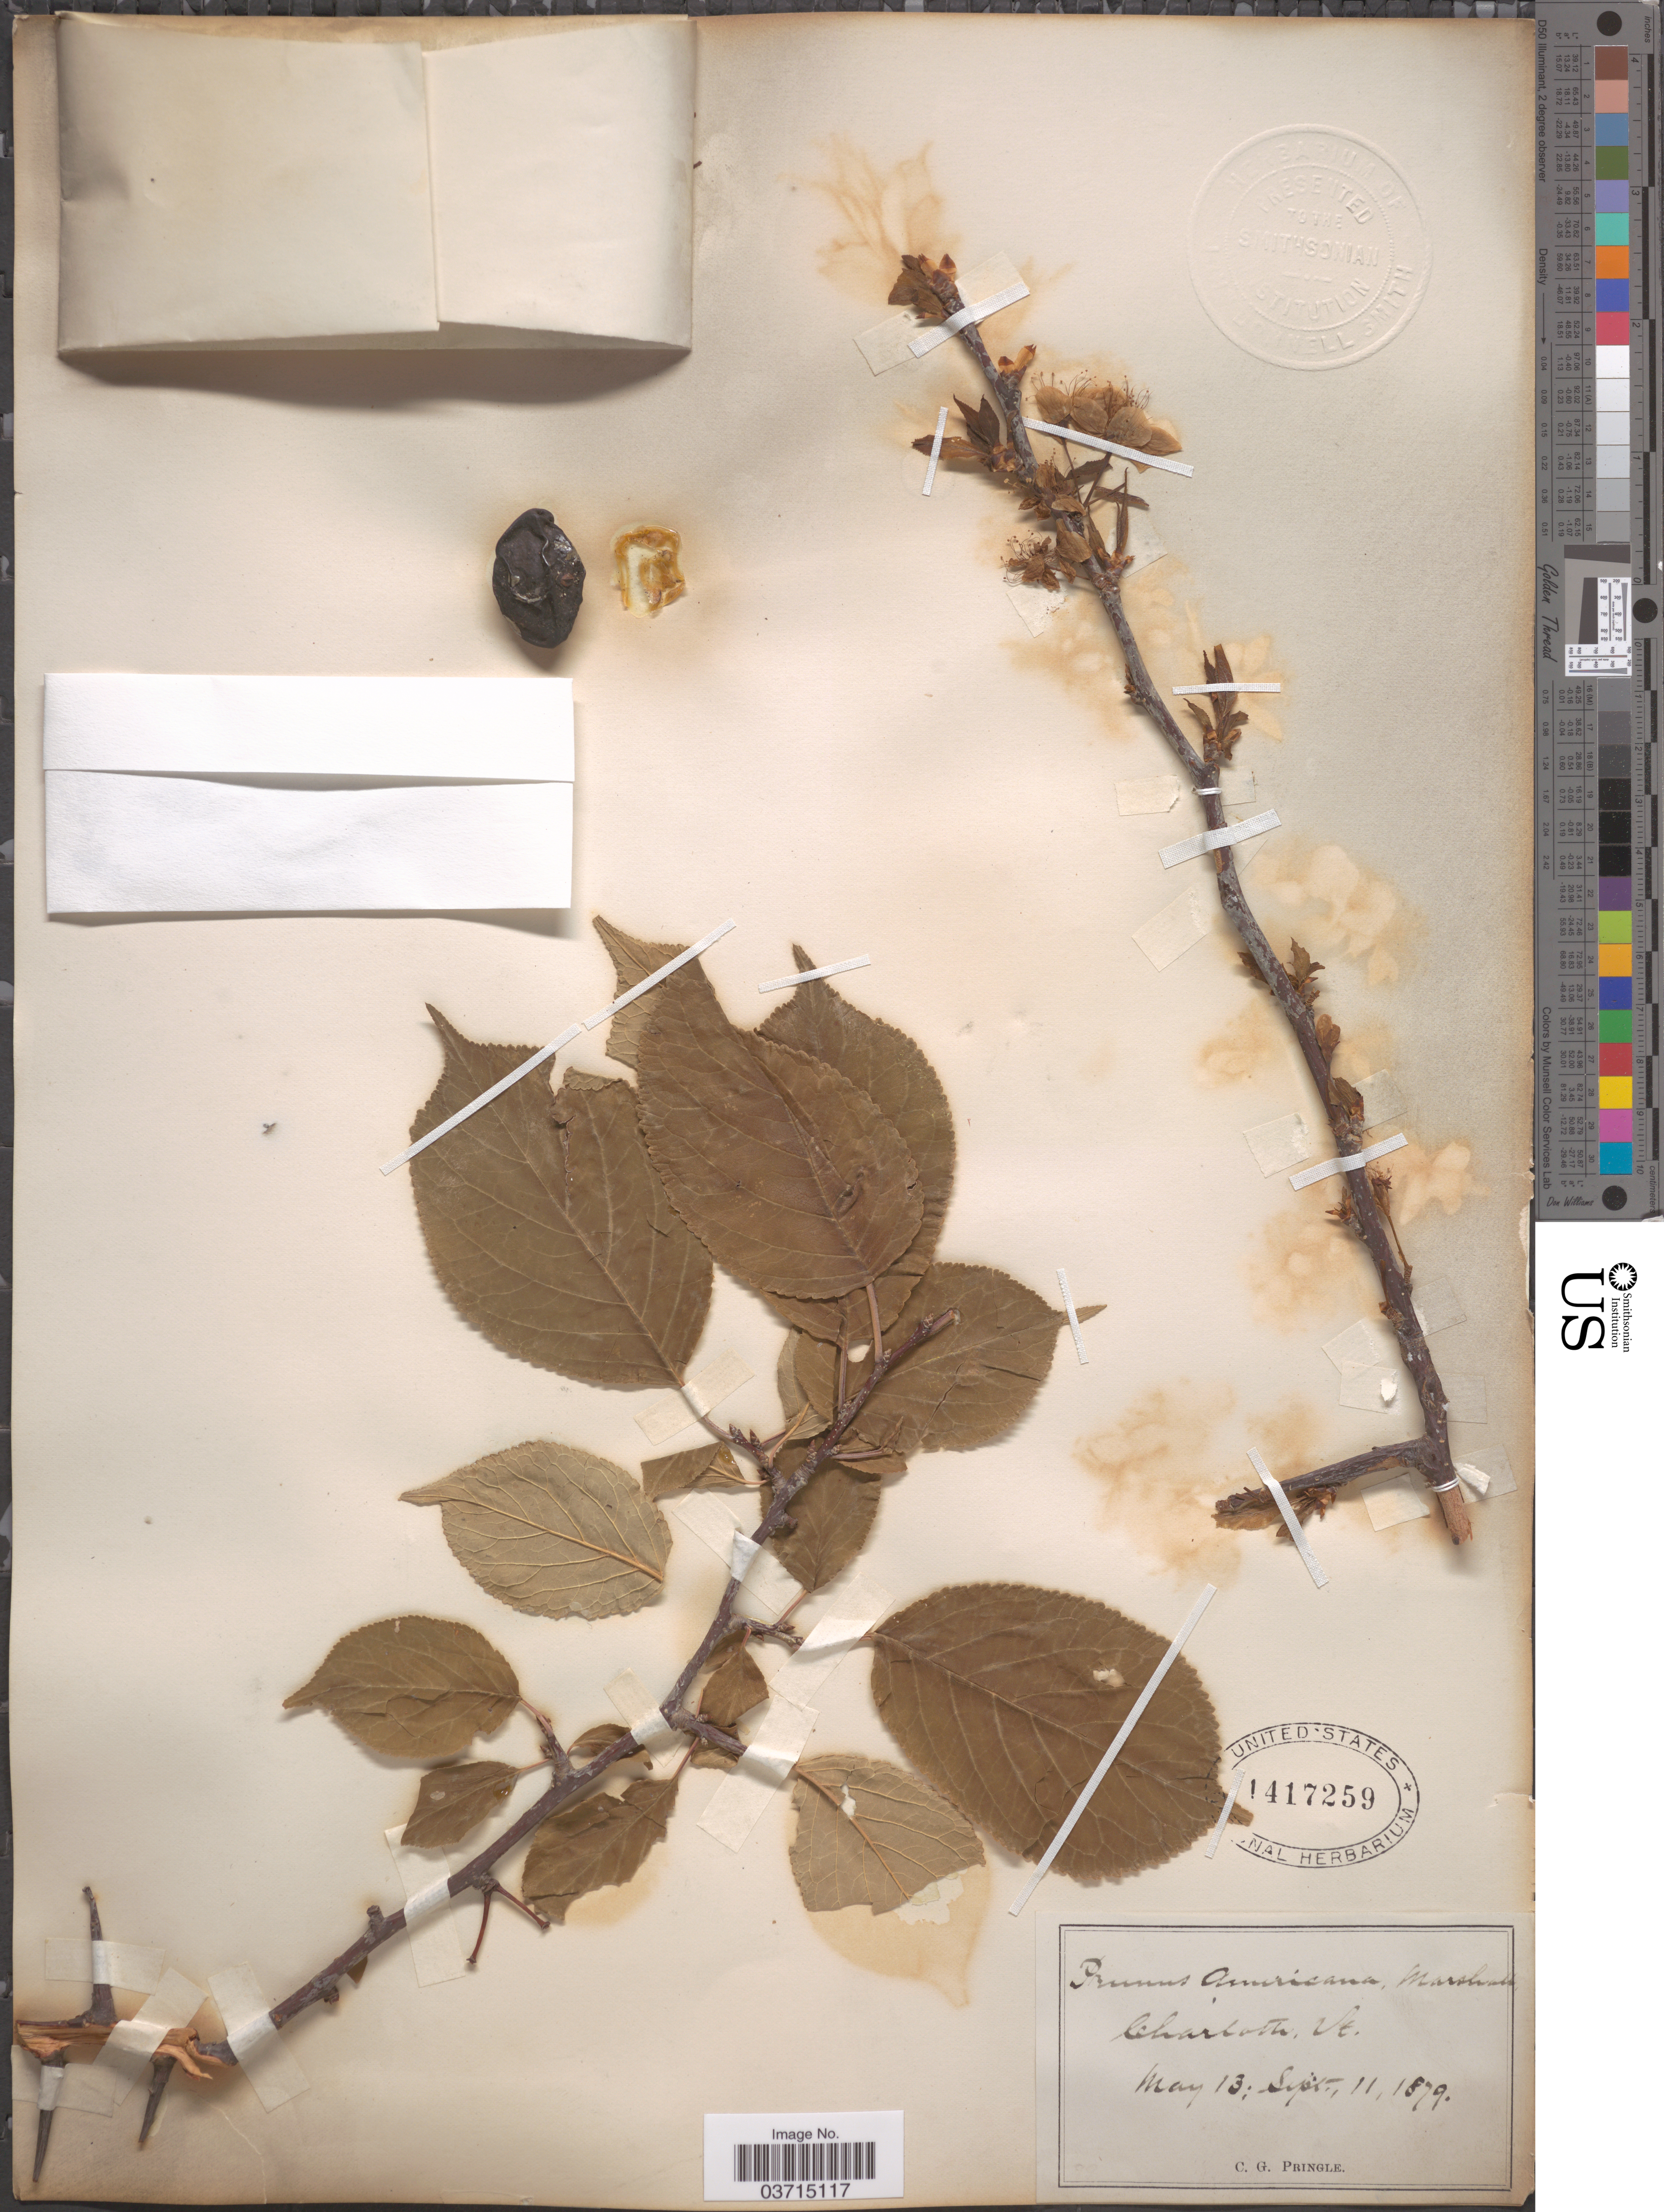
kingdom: Plantae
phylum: Tracheophyta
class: Magnoliopsida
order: Rosales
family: Rosaceae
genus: Prunus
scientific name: Prunus americana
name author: Marshall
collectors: C. G. Pringle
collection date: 1879-05-13/1879-09-11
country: United States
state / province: Vermont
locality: Charlotte.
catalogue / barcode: US 1417259